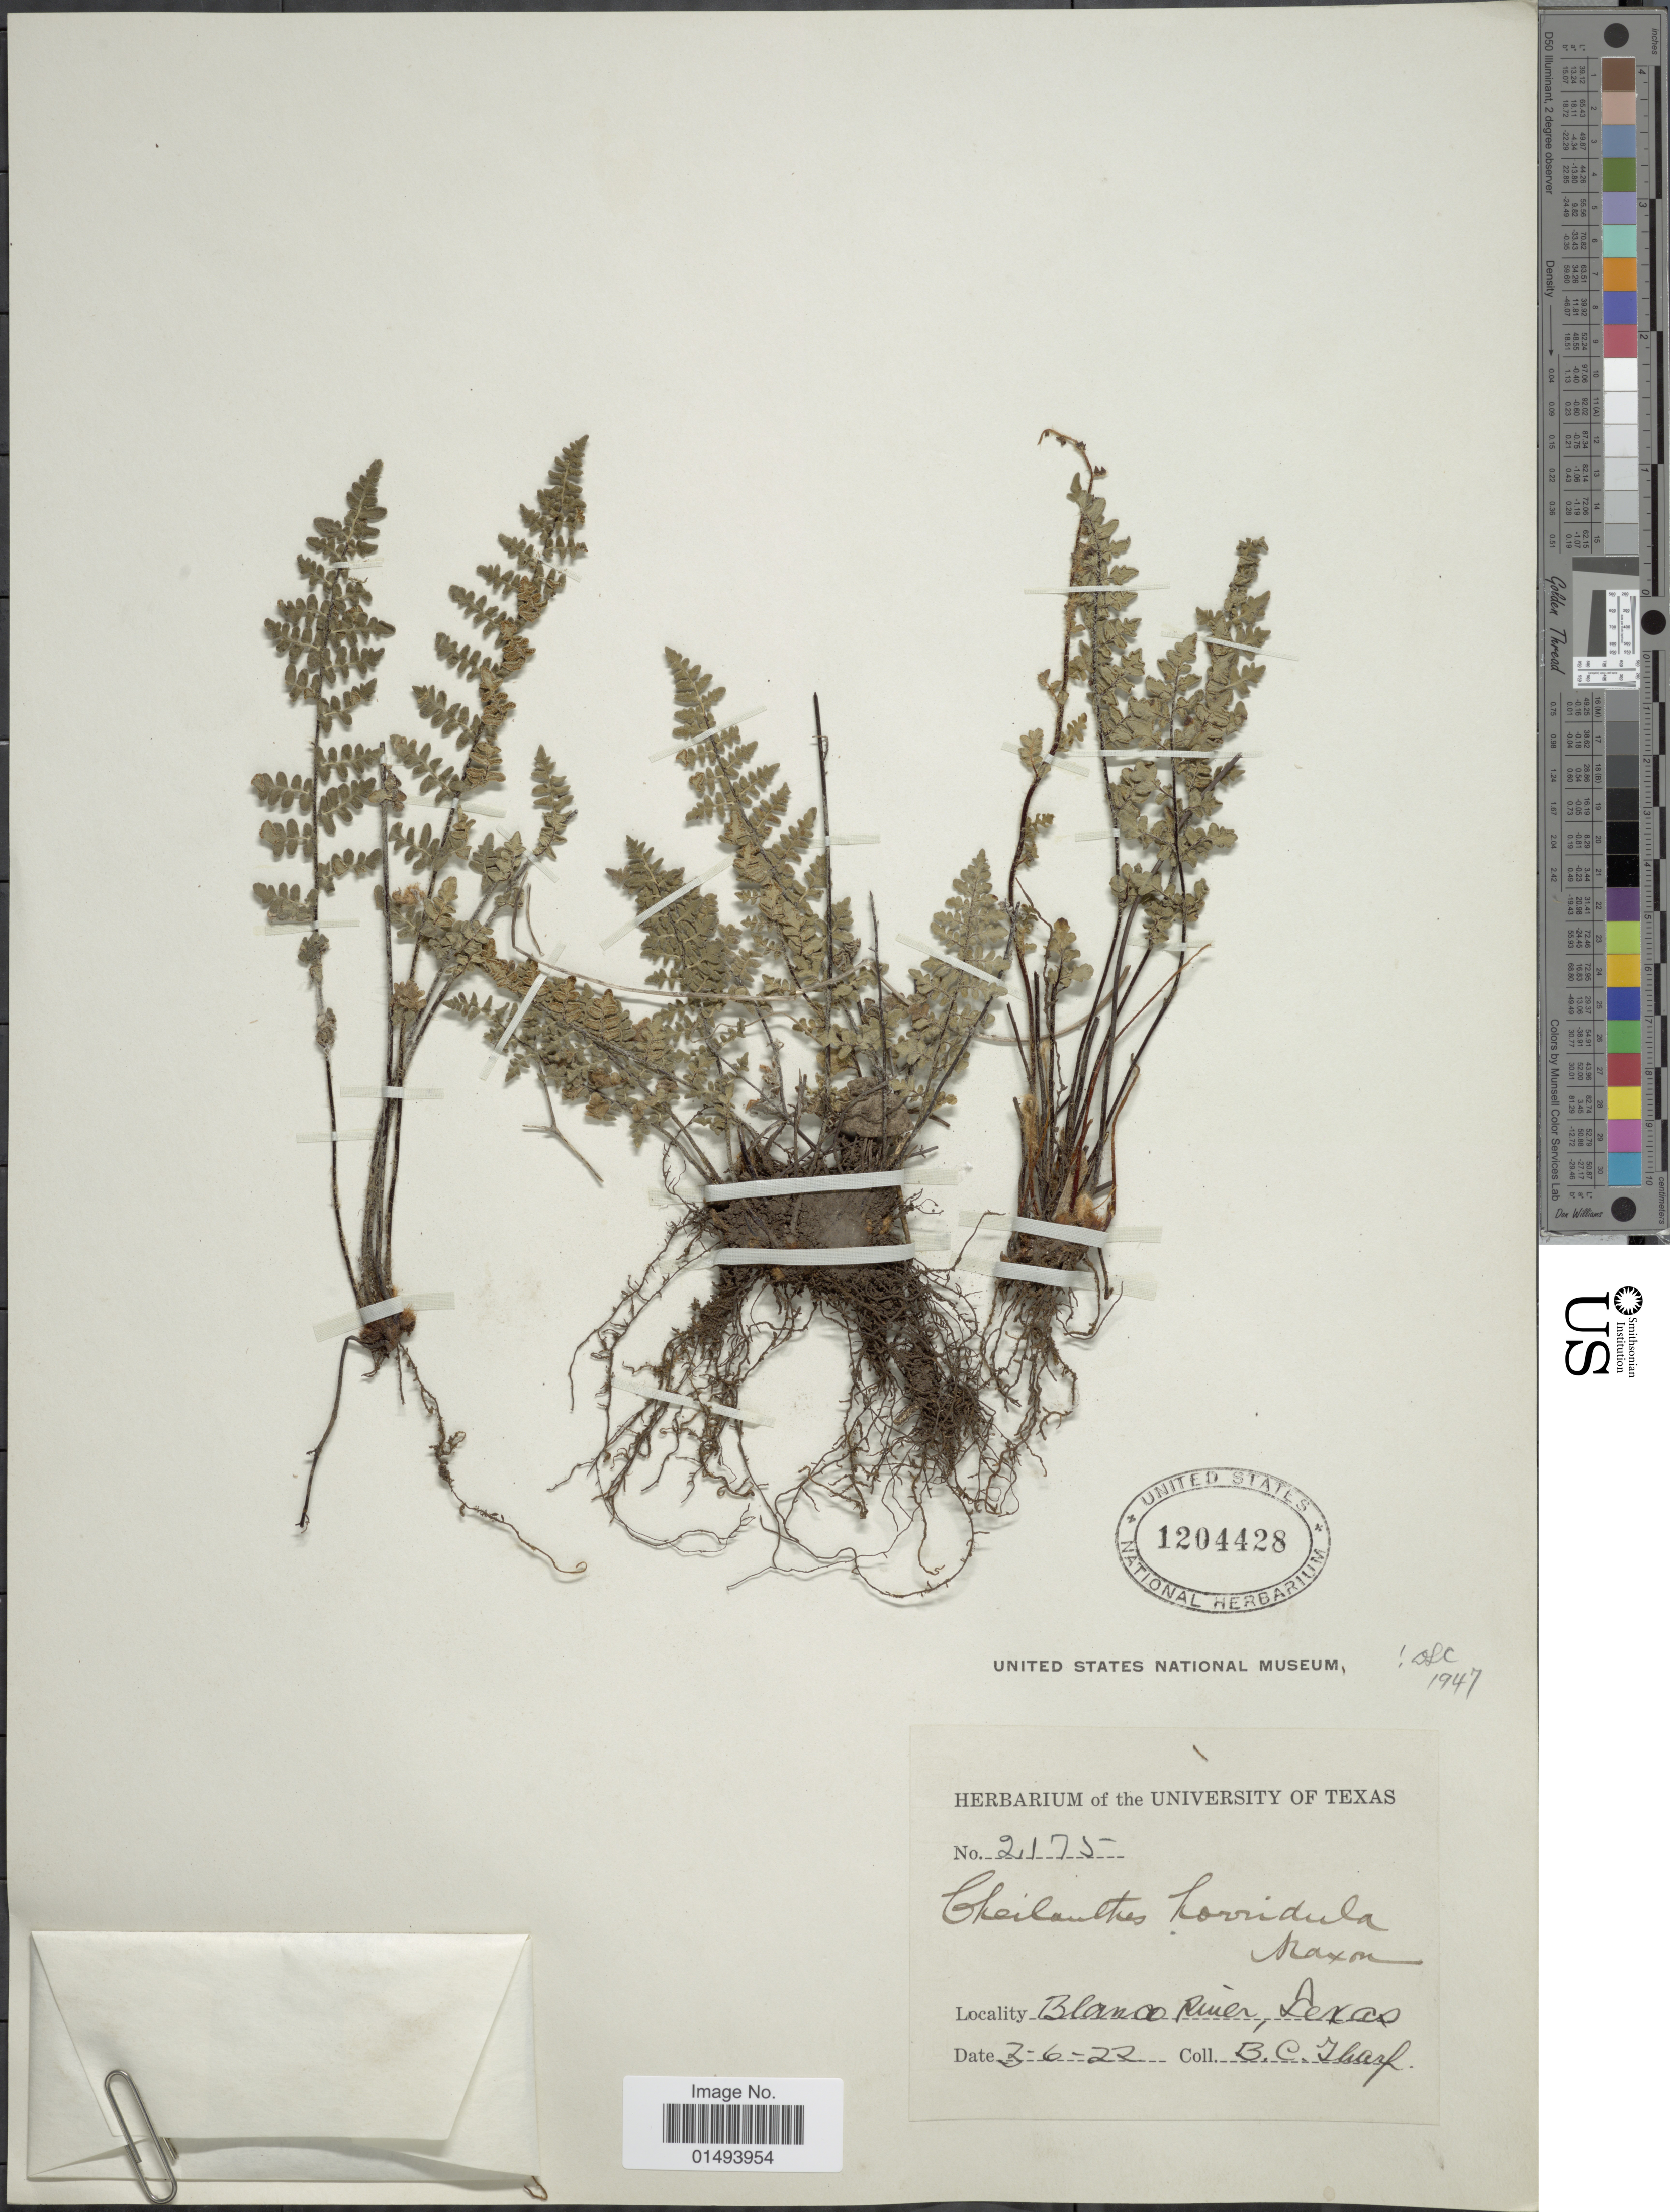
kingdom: Plantae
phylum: Tracheophyta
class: Polypodiopsida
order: Polypodiales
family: Pteridaceae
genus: Myriopteris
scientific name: Myriopteris scabra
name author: (C. Chr.) Grusz & Windham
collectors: B. C. Tharp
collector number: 2175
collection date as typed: Transcribed d/m/y: 6/3/22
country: United States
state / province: Texas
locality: Blanco River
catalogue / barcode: US 1204428